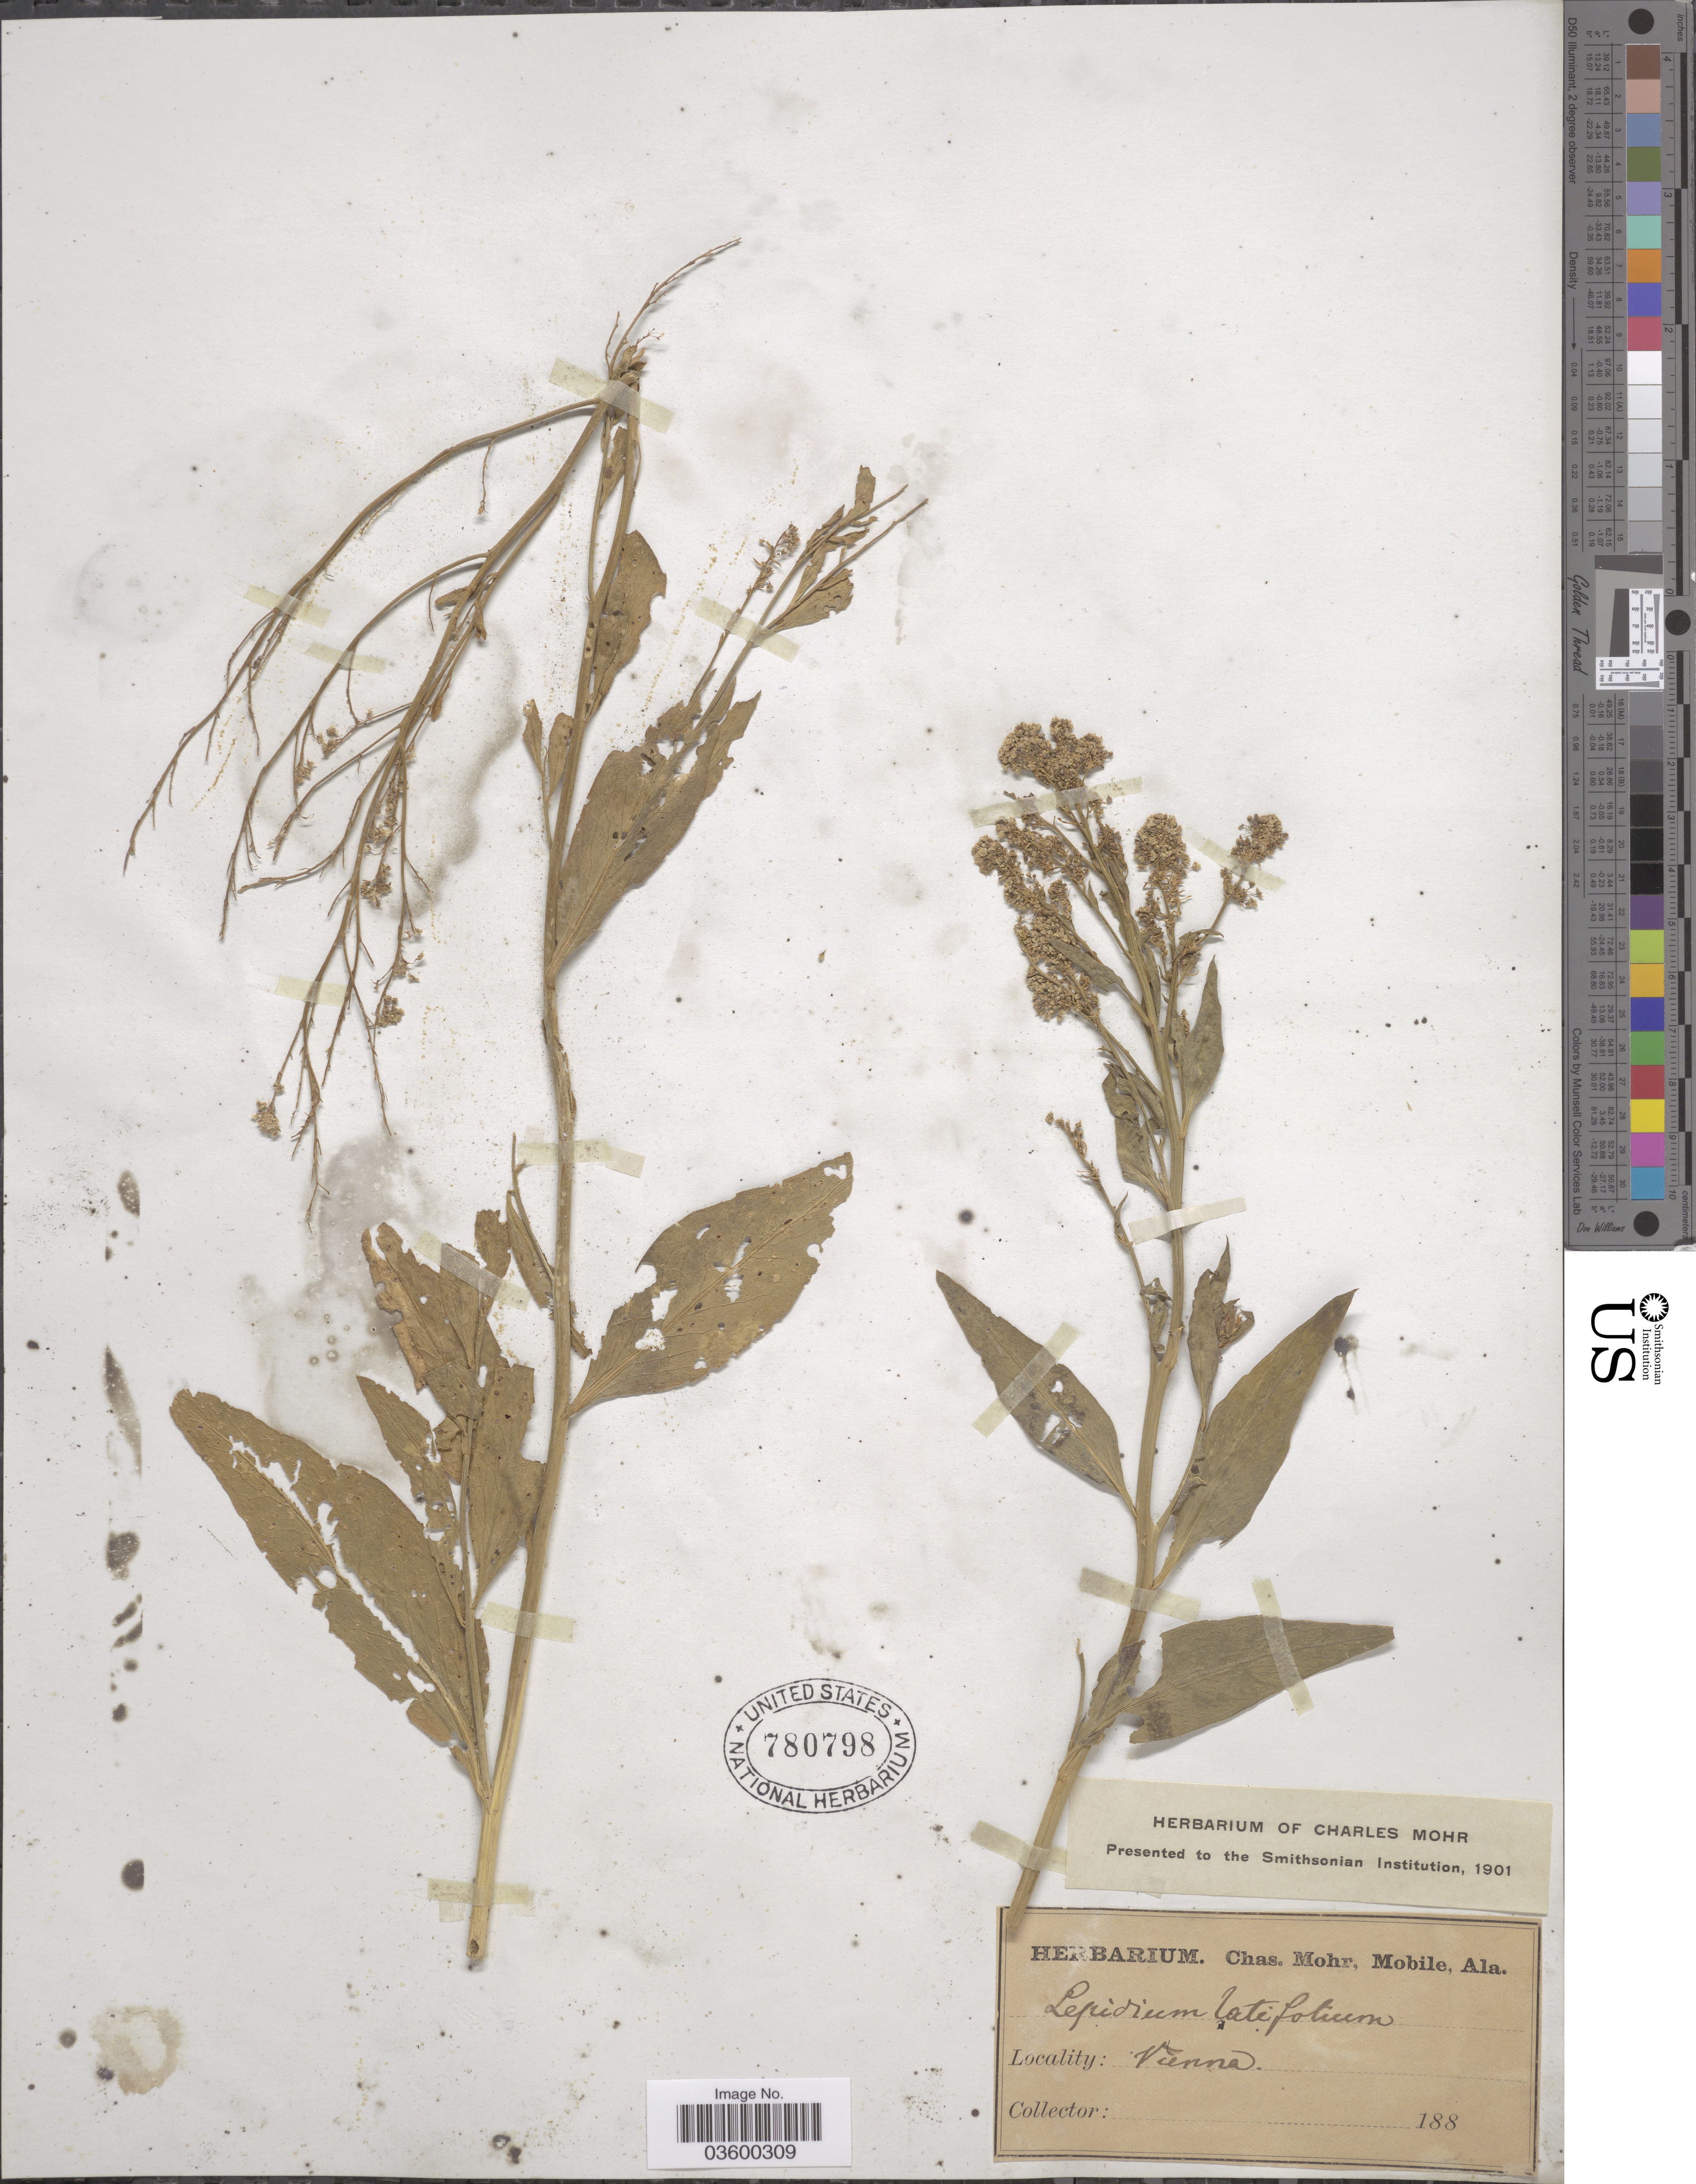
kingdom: Plantae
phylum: Tracheophyta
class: Magnoliopsida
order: Brassicales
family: Brassicaceae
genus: Lepidium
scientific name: Lepidium latifolium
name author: L.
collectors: ex herb. Charles Mohr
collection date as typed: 188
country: Austria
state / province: Wien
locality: Vienna.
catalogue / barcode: US 780798